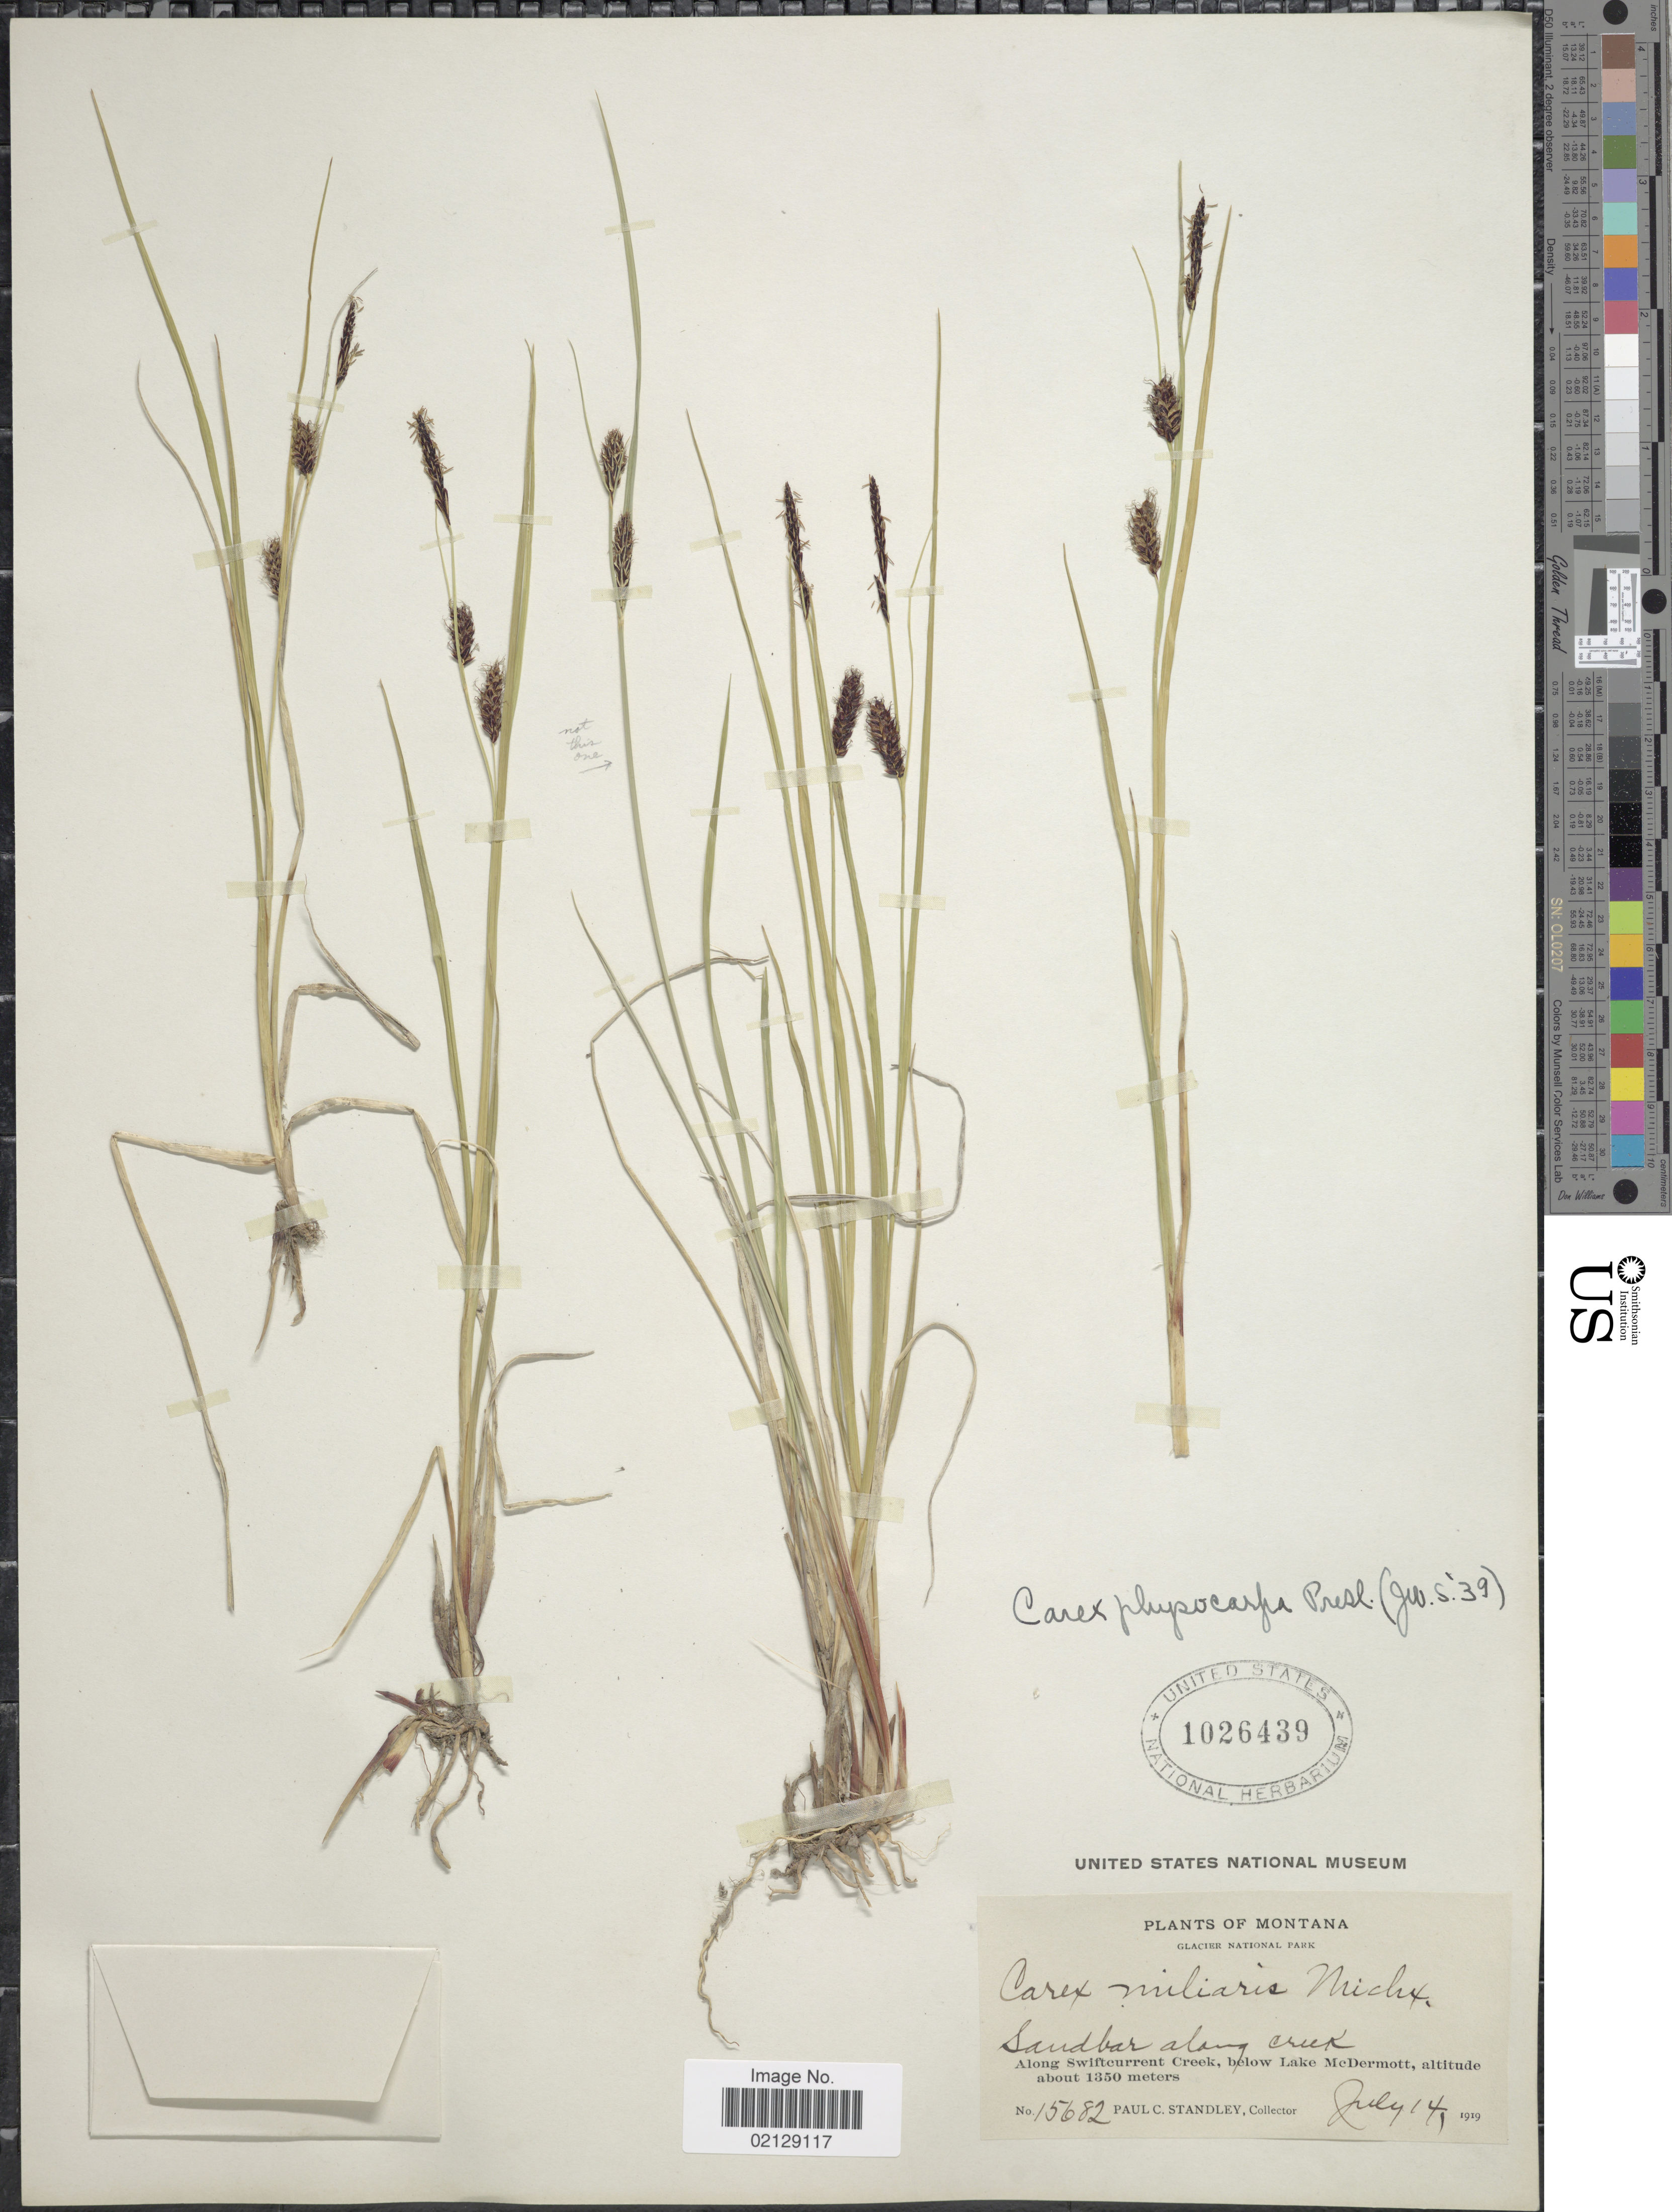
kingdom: Plantae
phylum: Tracheophyta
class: Liliopsida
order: Poales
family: Cyperaceae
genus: Carex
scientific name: Carex saxatilis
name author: L.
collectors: P. C. Standley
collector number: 156282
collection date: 1919-07-14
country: United States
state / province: Montana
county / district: Glacier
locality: Glacier National Park, Sandbar along creek, Along Swiftcurrent Creek, below Lake McDermott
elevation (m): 1350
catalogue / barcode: US 1026439